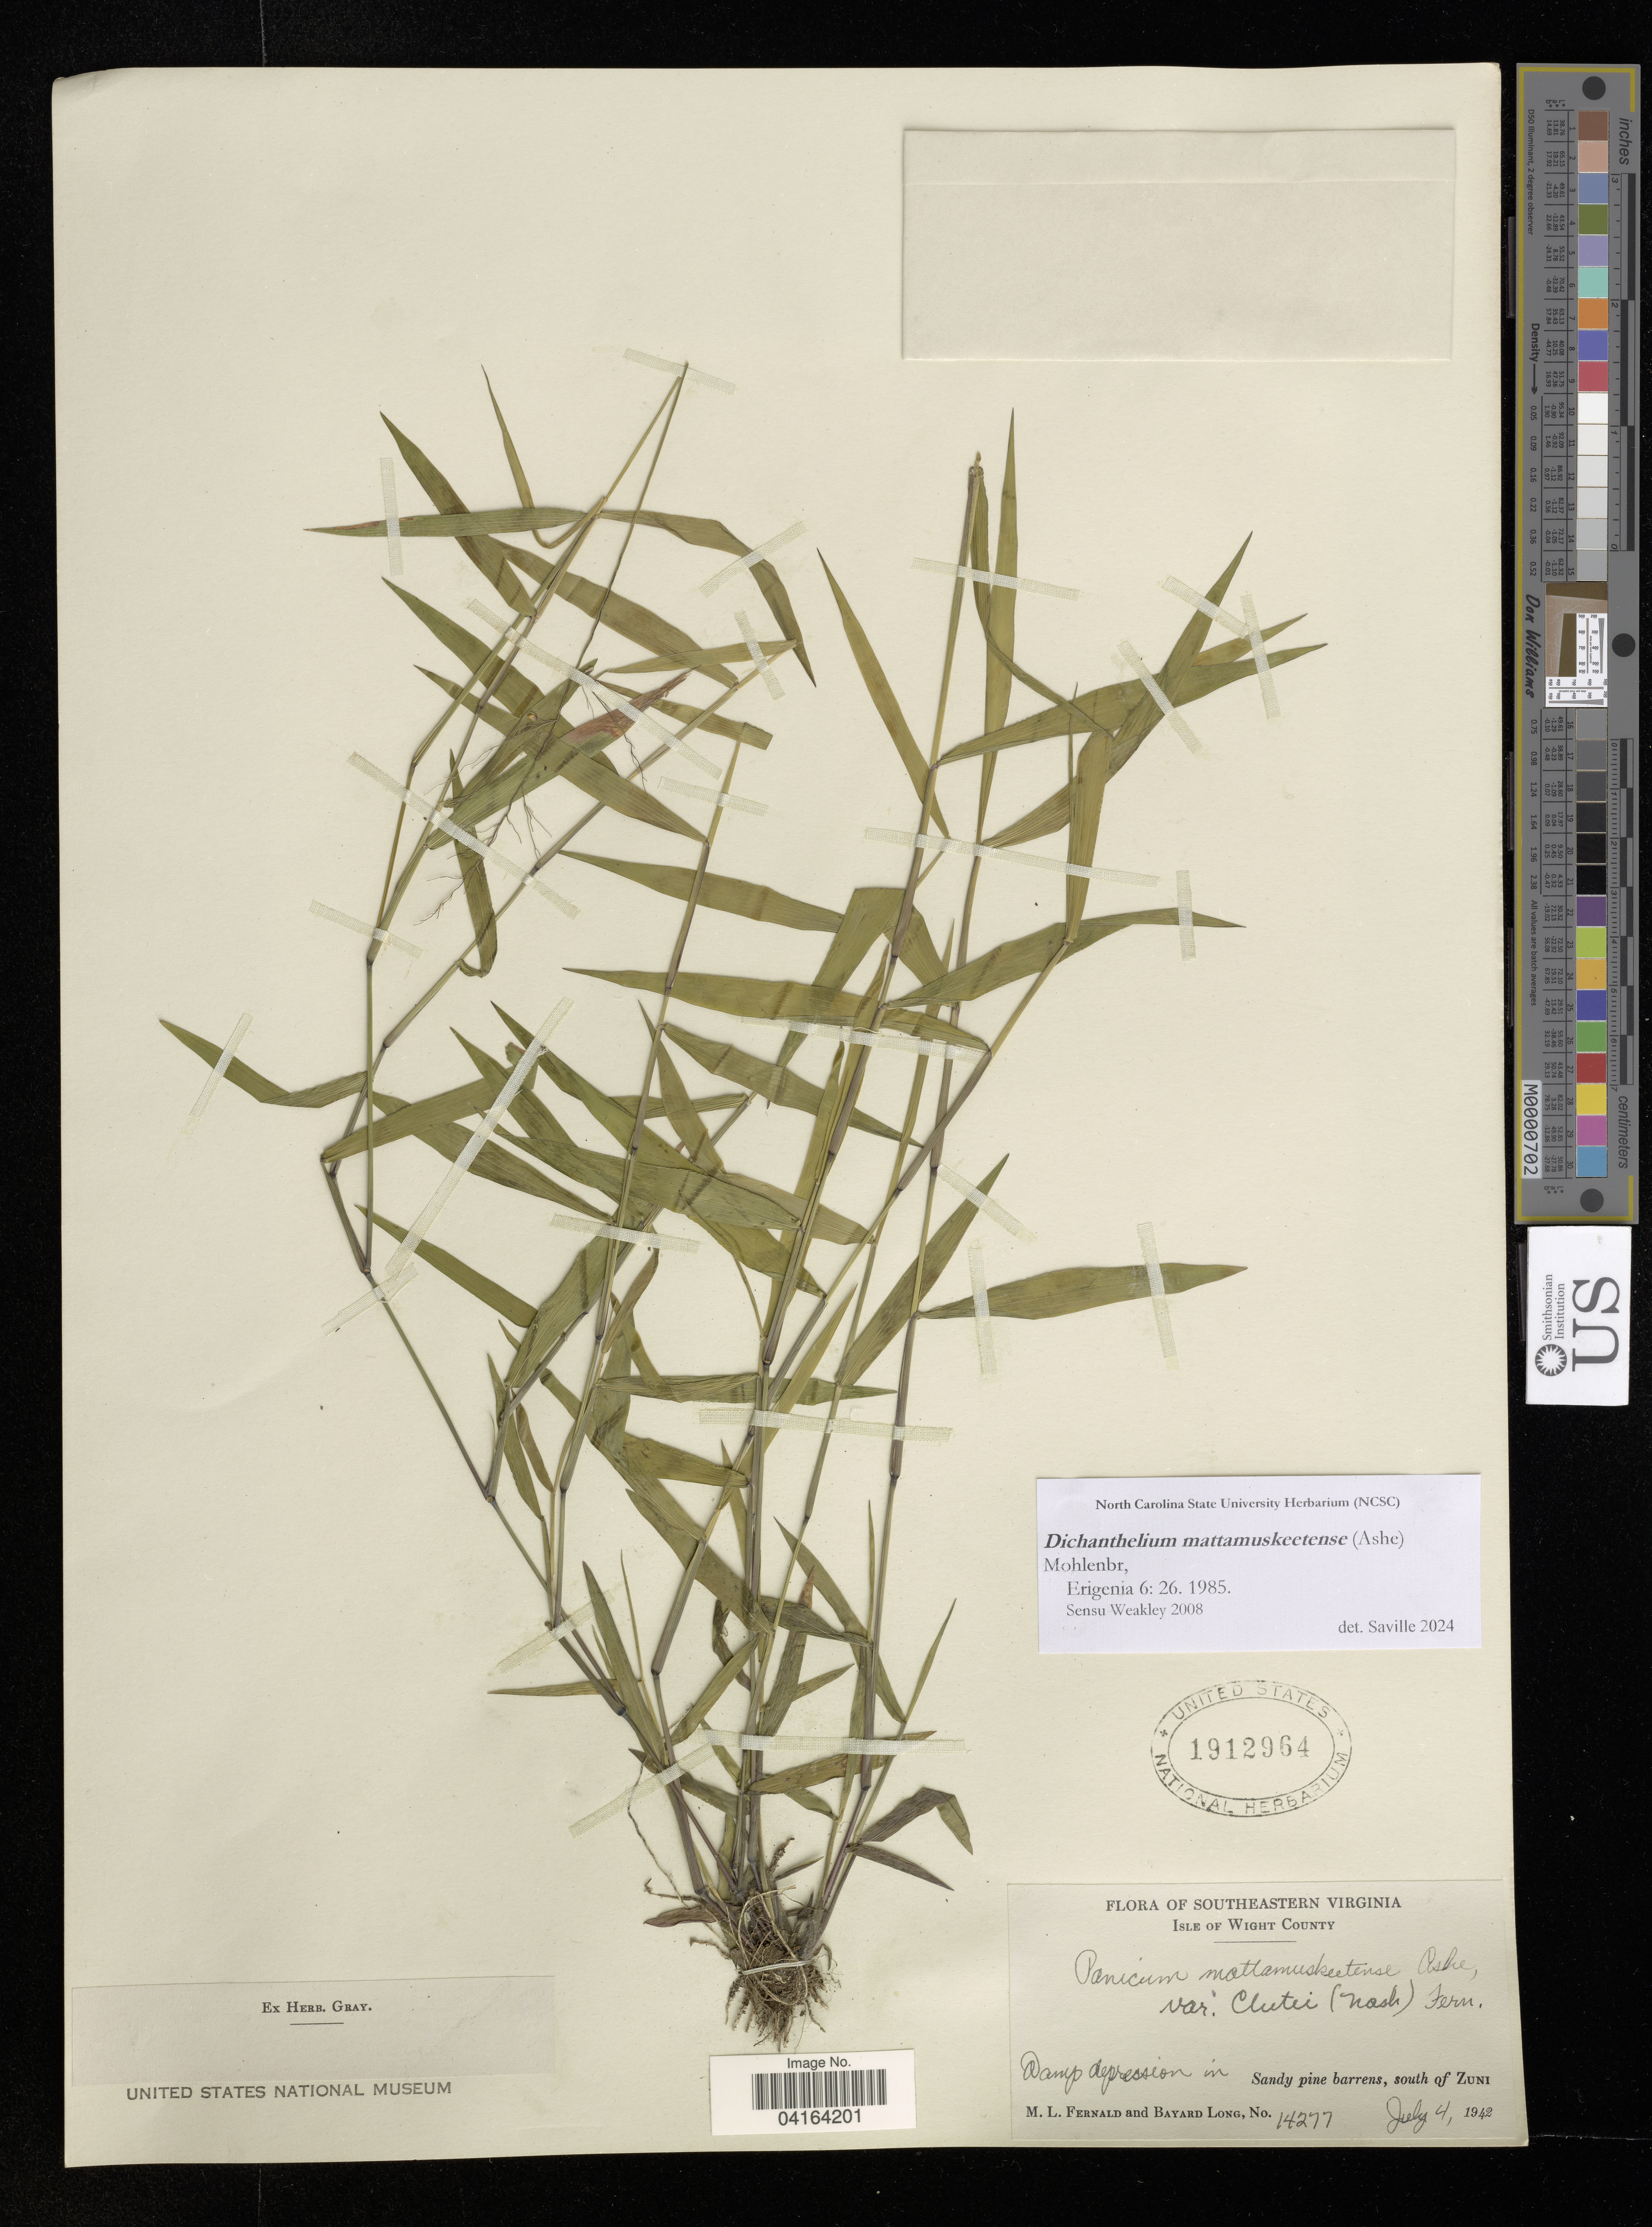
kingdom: Plantae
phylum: Tracheophyta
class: Liliopsida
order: Poales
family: Poaceae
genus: Dichanthelium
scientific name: Dichanthelium mattamuskeetense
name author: (Ashe) Mohlenbr.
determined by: Saville, A. C., (NCSC), North Carolina State University (UNITED STATES)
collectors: M. L. Fernald & B. Long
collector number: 14277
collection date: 1942-07-04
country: United States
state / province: Virginia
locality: Southeastern Virginia. Isle of Wight County. Sandy pine barrens, south of Zuni.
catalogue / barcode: US 1912964